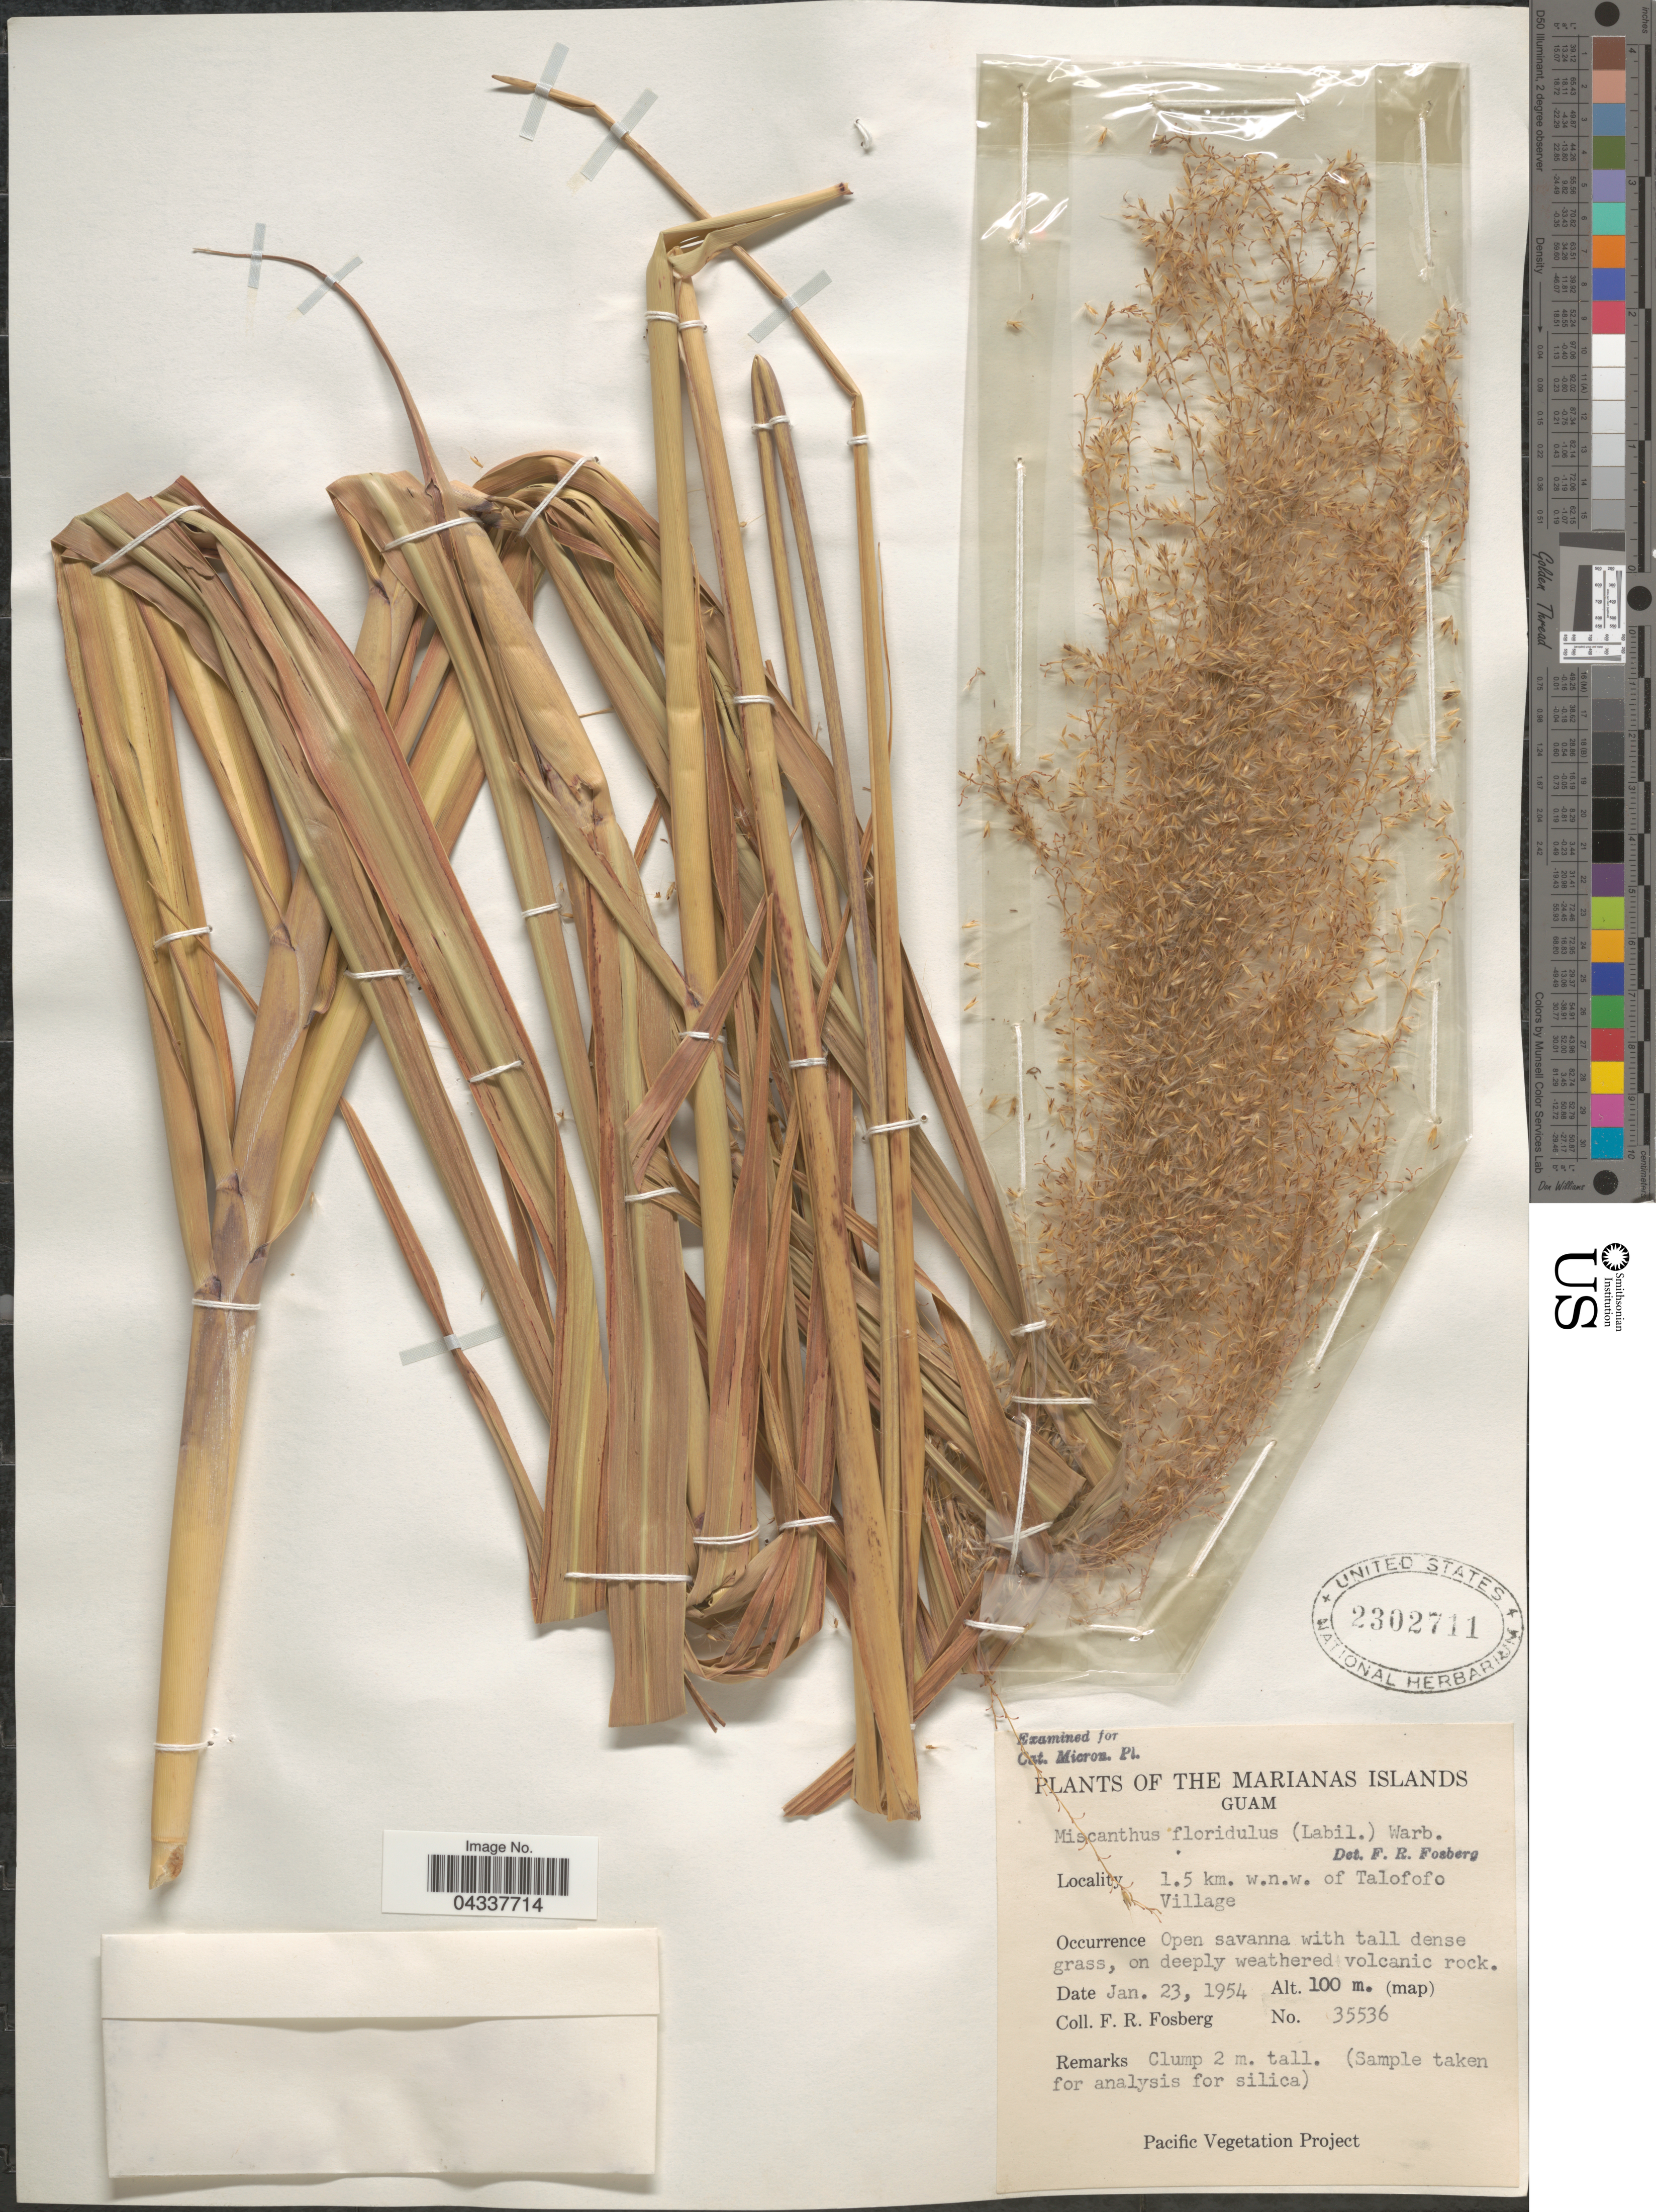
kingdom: Plantae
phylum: Tracheophyta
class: Liliopsida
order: Poales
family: Poaceae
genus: Miscanthus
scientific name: Miscanthus floridulus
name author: (Labill.) Warb.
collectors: F. R. Fosberg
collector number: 35536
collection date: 1954-01-23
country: Guam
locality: Marianas Islands. 1.5 km. w. n. w. of Talofofo Village.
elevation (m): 100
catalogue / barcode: US 2302711